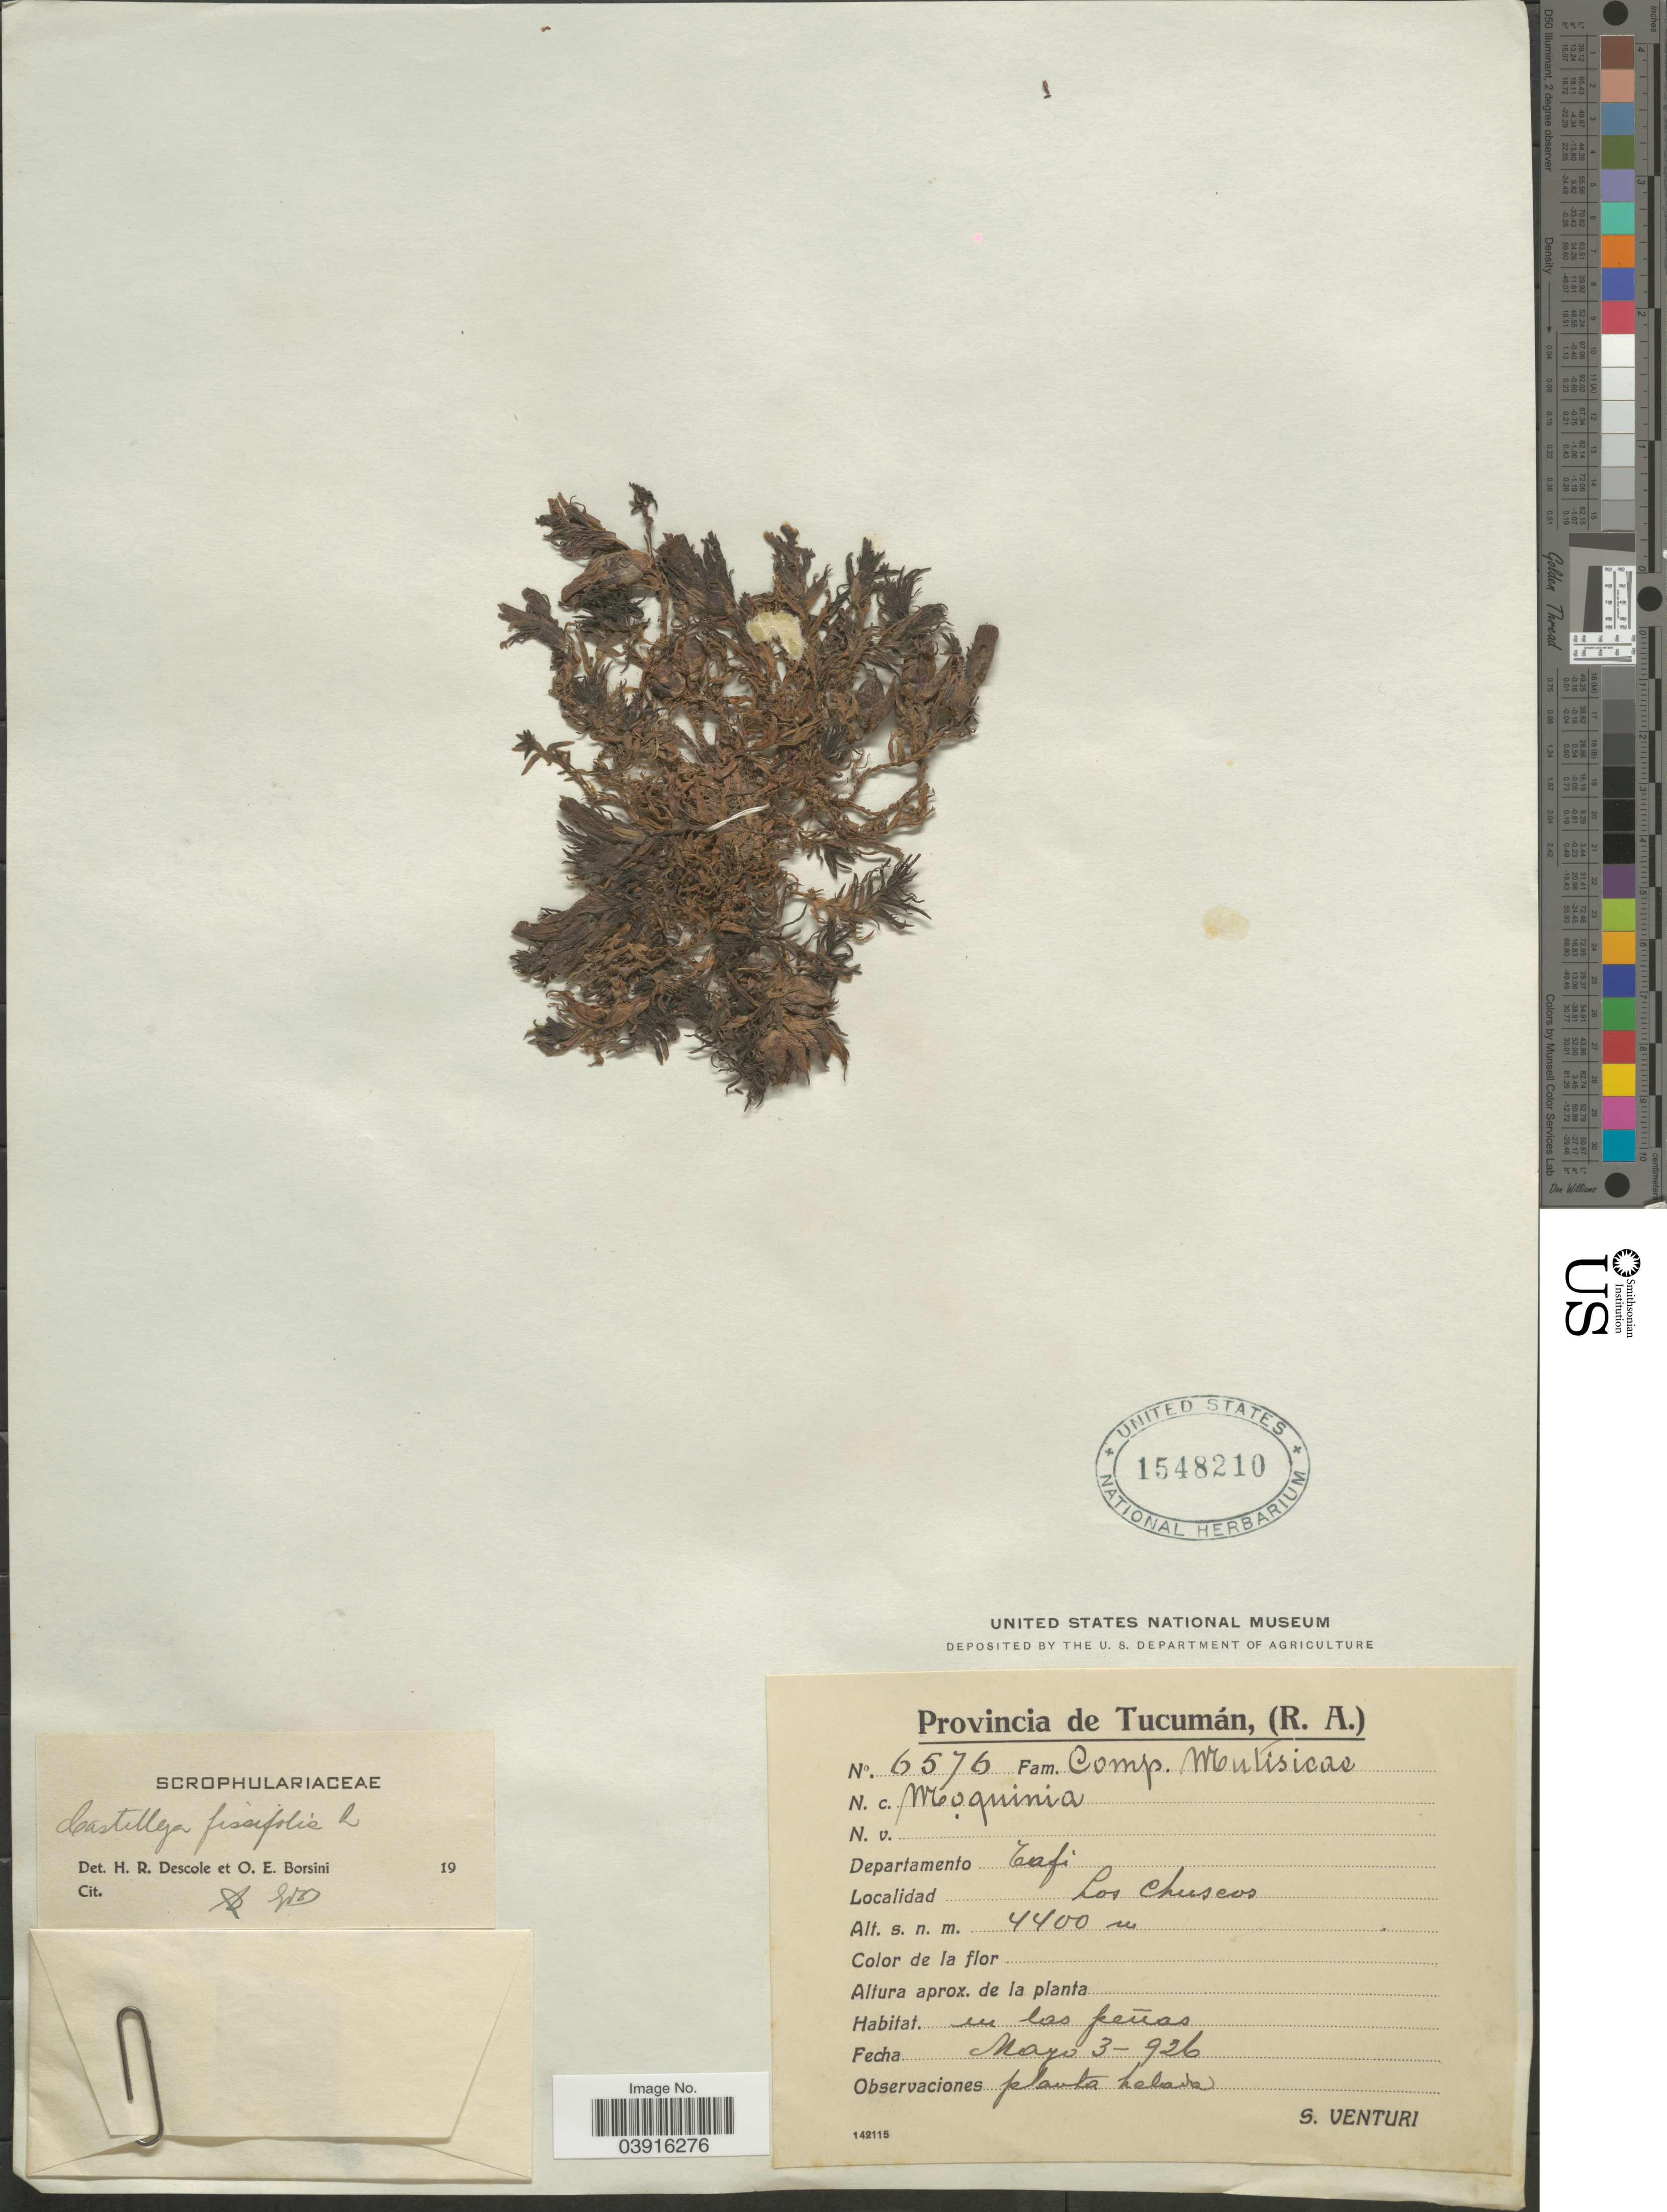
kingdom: Plantae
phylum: Tracheophyta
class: Magnoliopsida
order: Lamiales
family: Orobanchaceae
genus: Castilleja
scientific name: Castilleja fissifolia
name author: L. f.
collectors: S. Venturi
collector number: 6576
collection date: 1926-05-03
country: Argentina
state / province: Tucuman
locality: Departamento Tafi. Los Chuscos.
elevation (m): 4400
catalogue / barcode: US 1548210